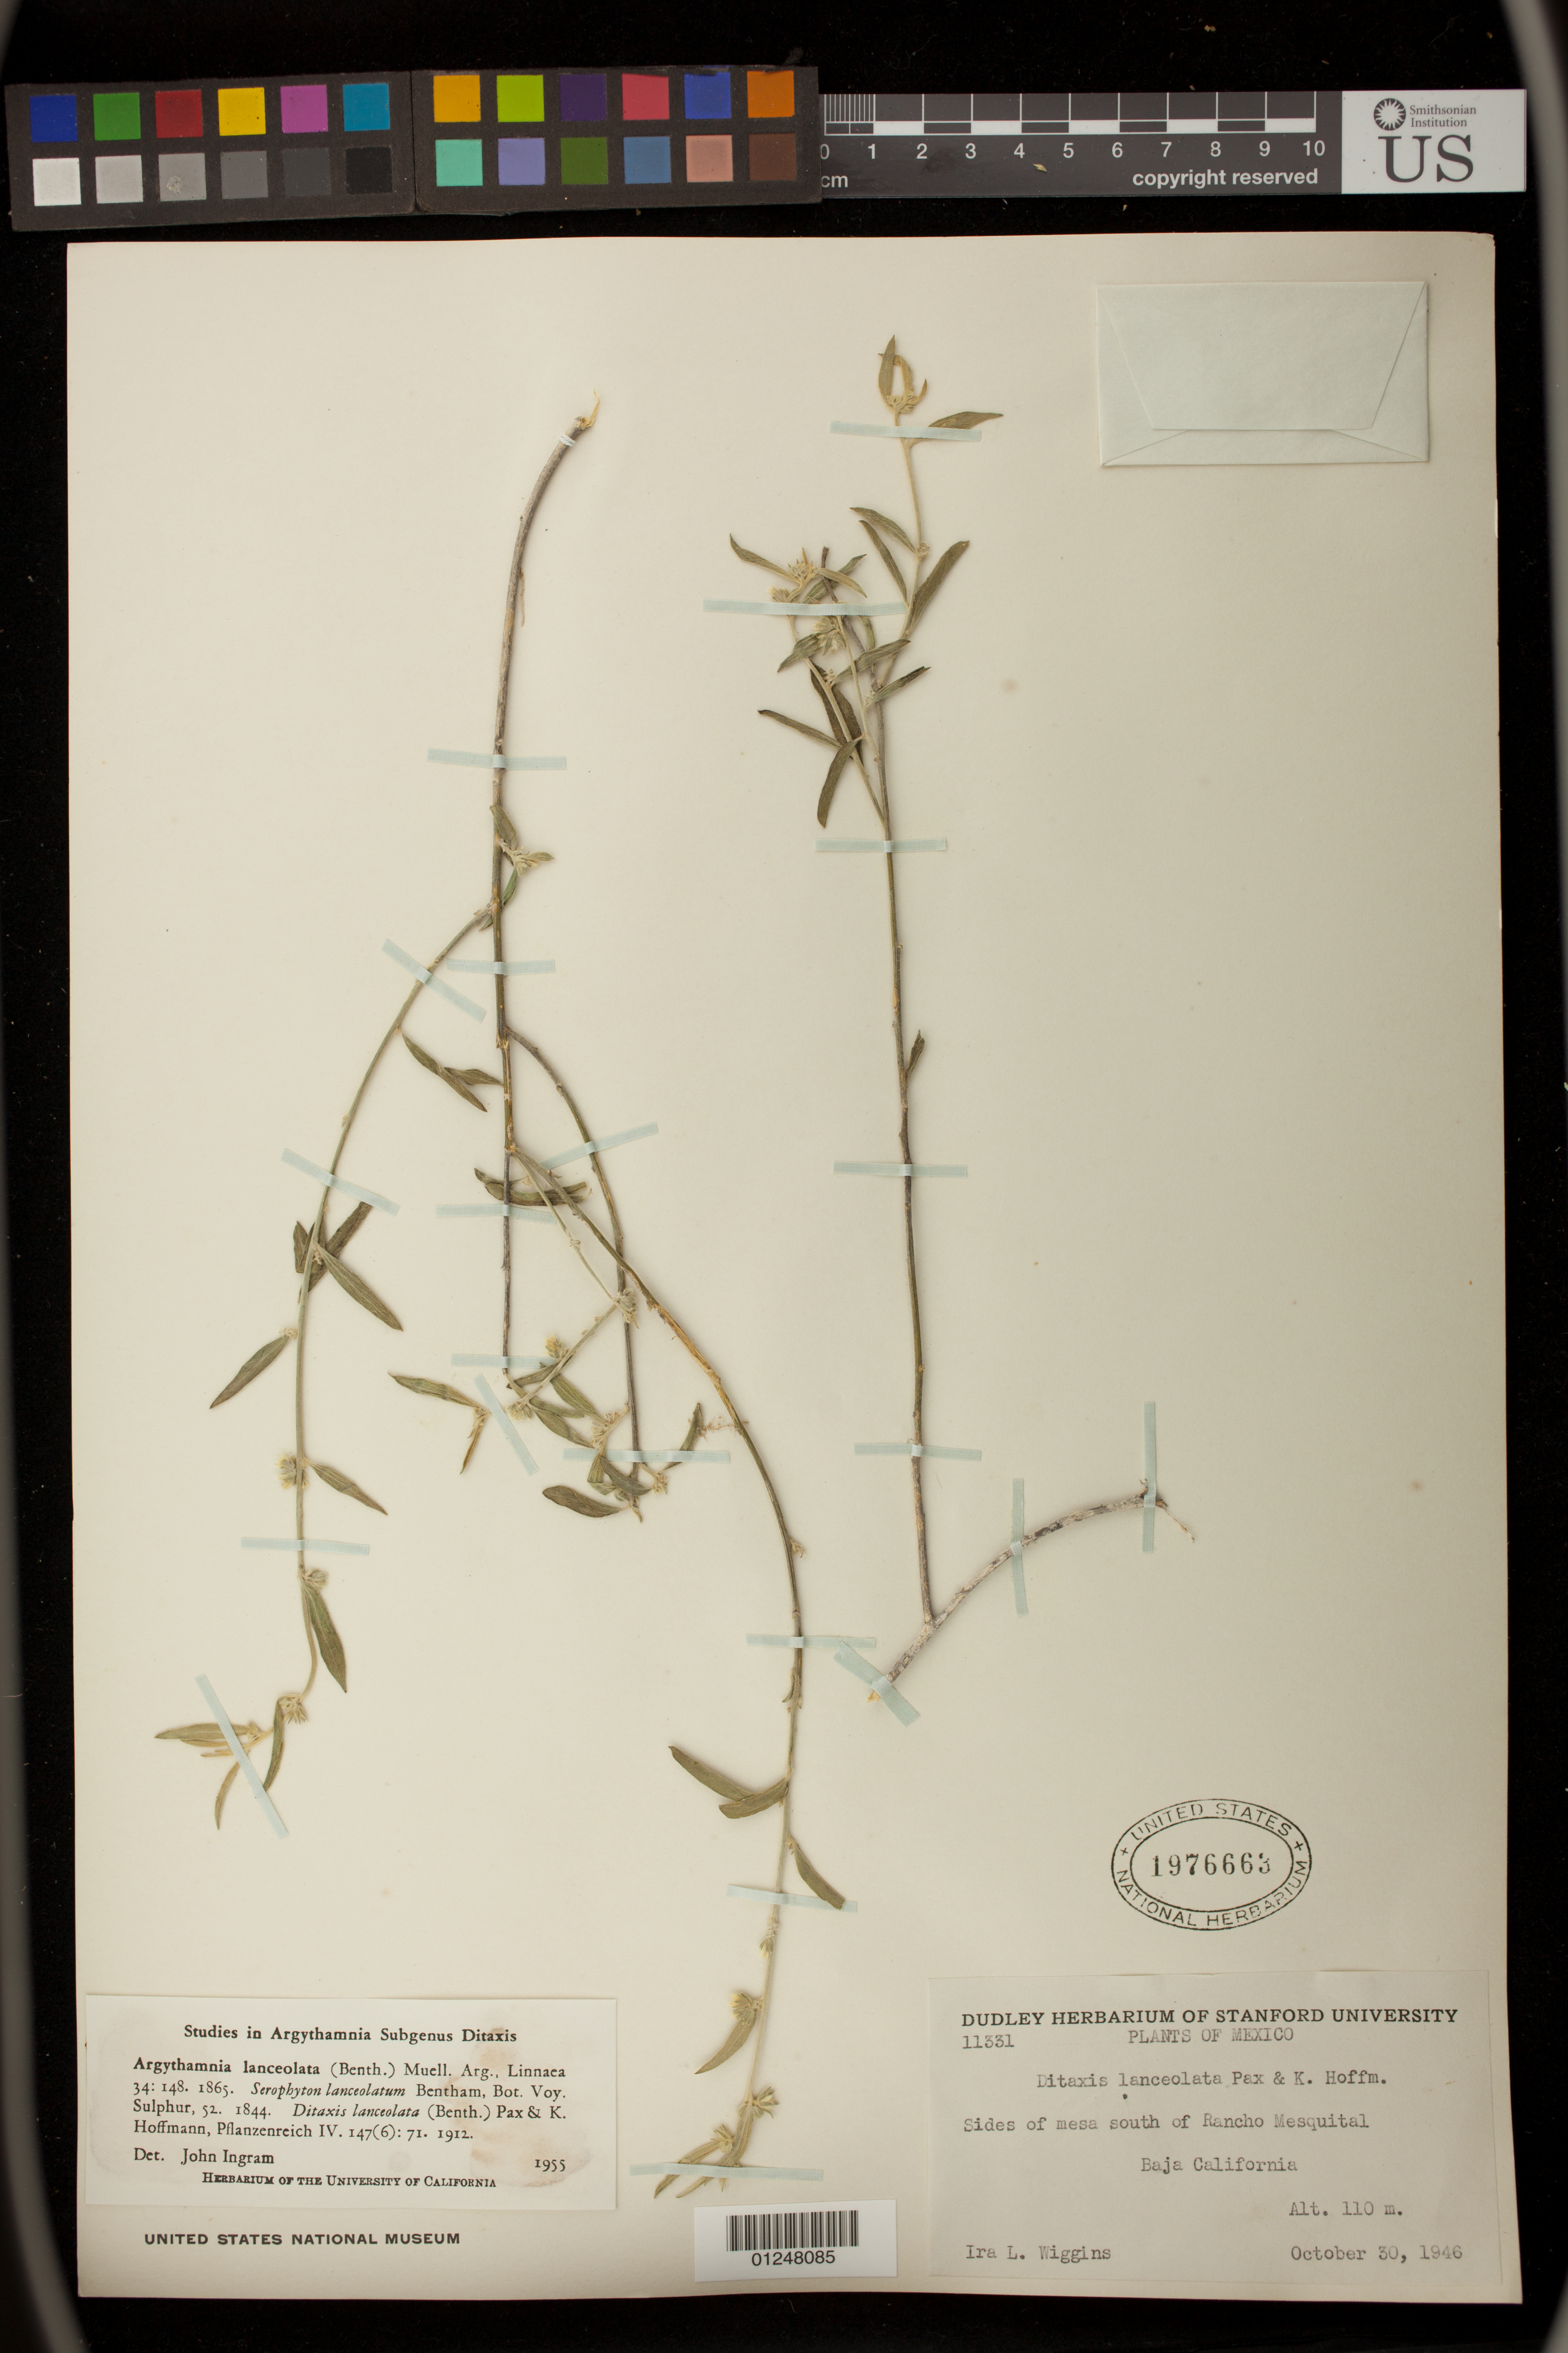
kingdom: Plantae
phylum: Tracheophyta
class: Magnoliopsida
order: Malpighiales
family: Euphorbiaceae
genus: Argythamnia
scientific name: Argythamnia lanceolata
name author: (Benth.) Müll. Arg.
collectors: I. L. Wiggins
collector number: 11331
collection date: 1946-10-30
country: Mexico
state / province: Baja California Norte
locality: Sides of mesa south of Rancho Mesquital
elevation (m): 110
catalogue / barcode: US 1976663